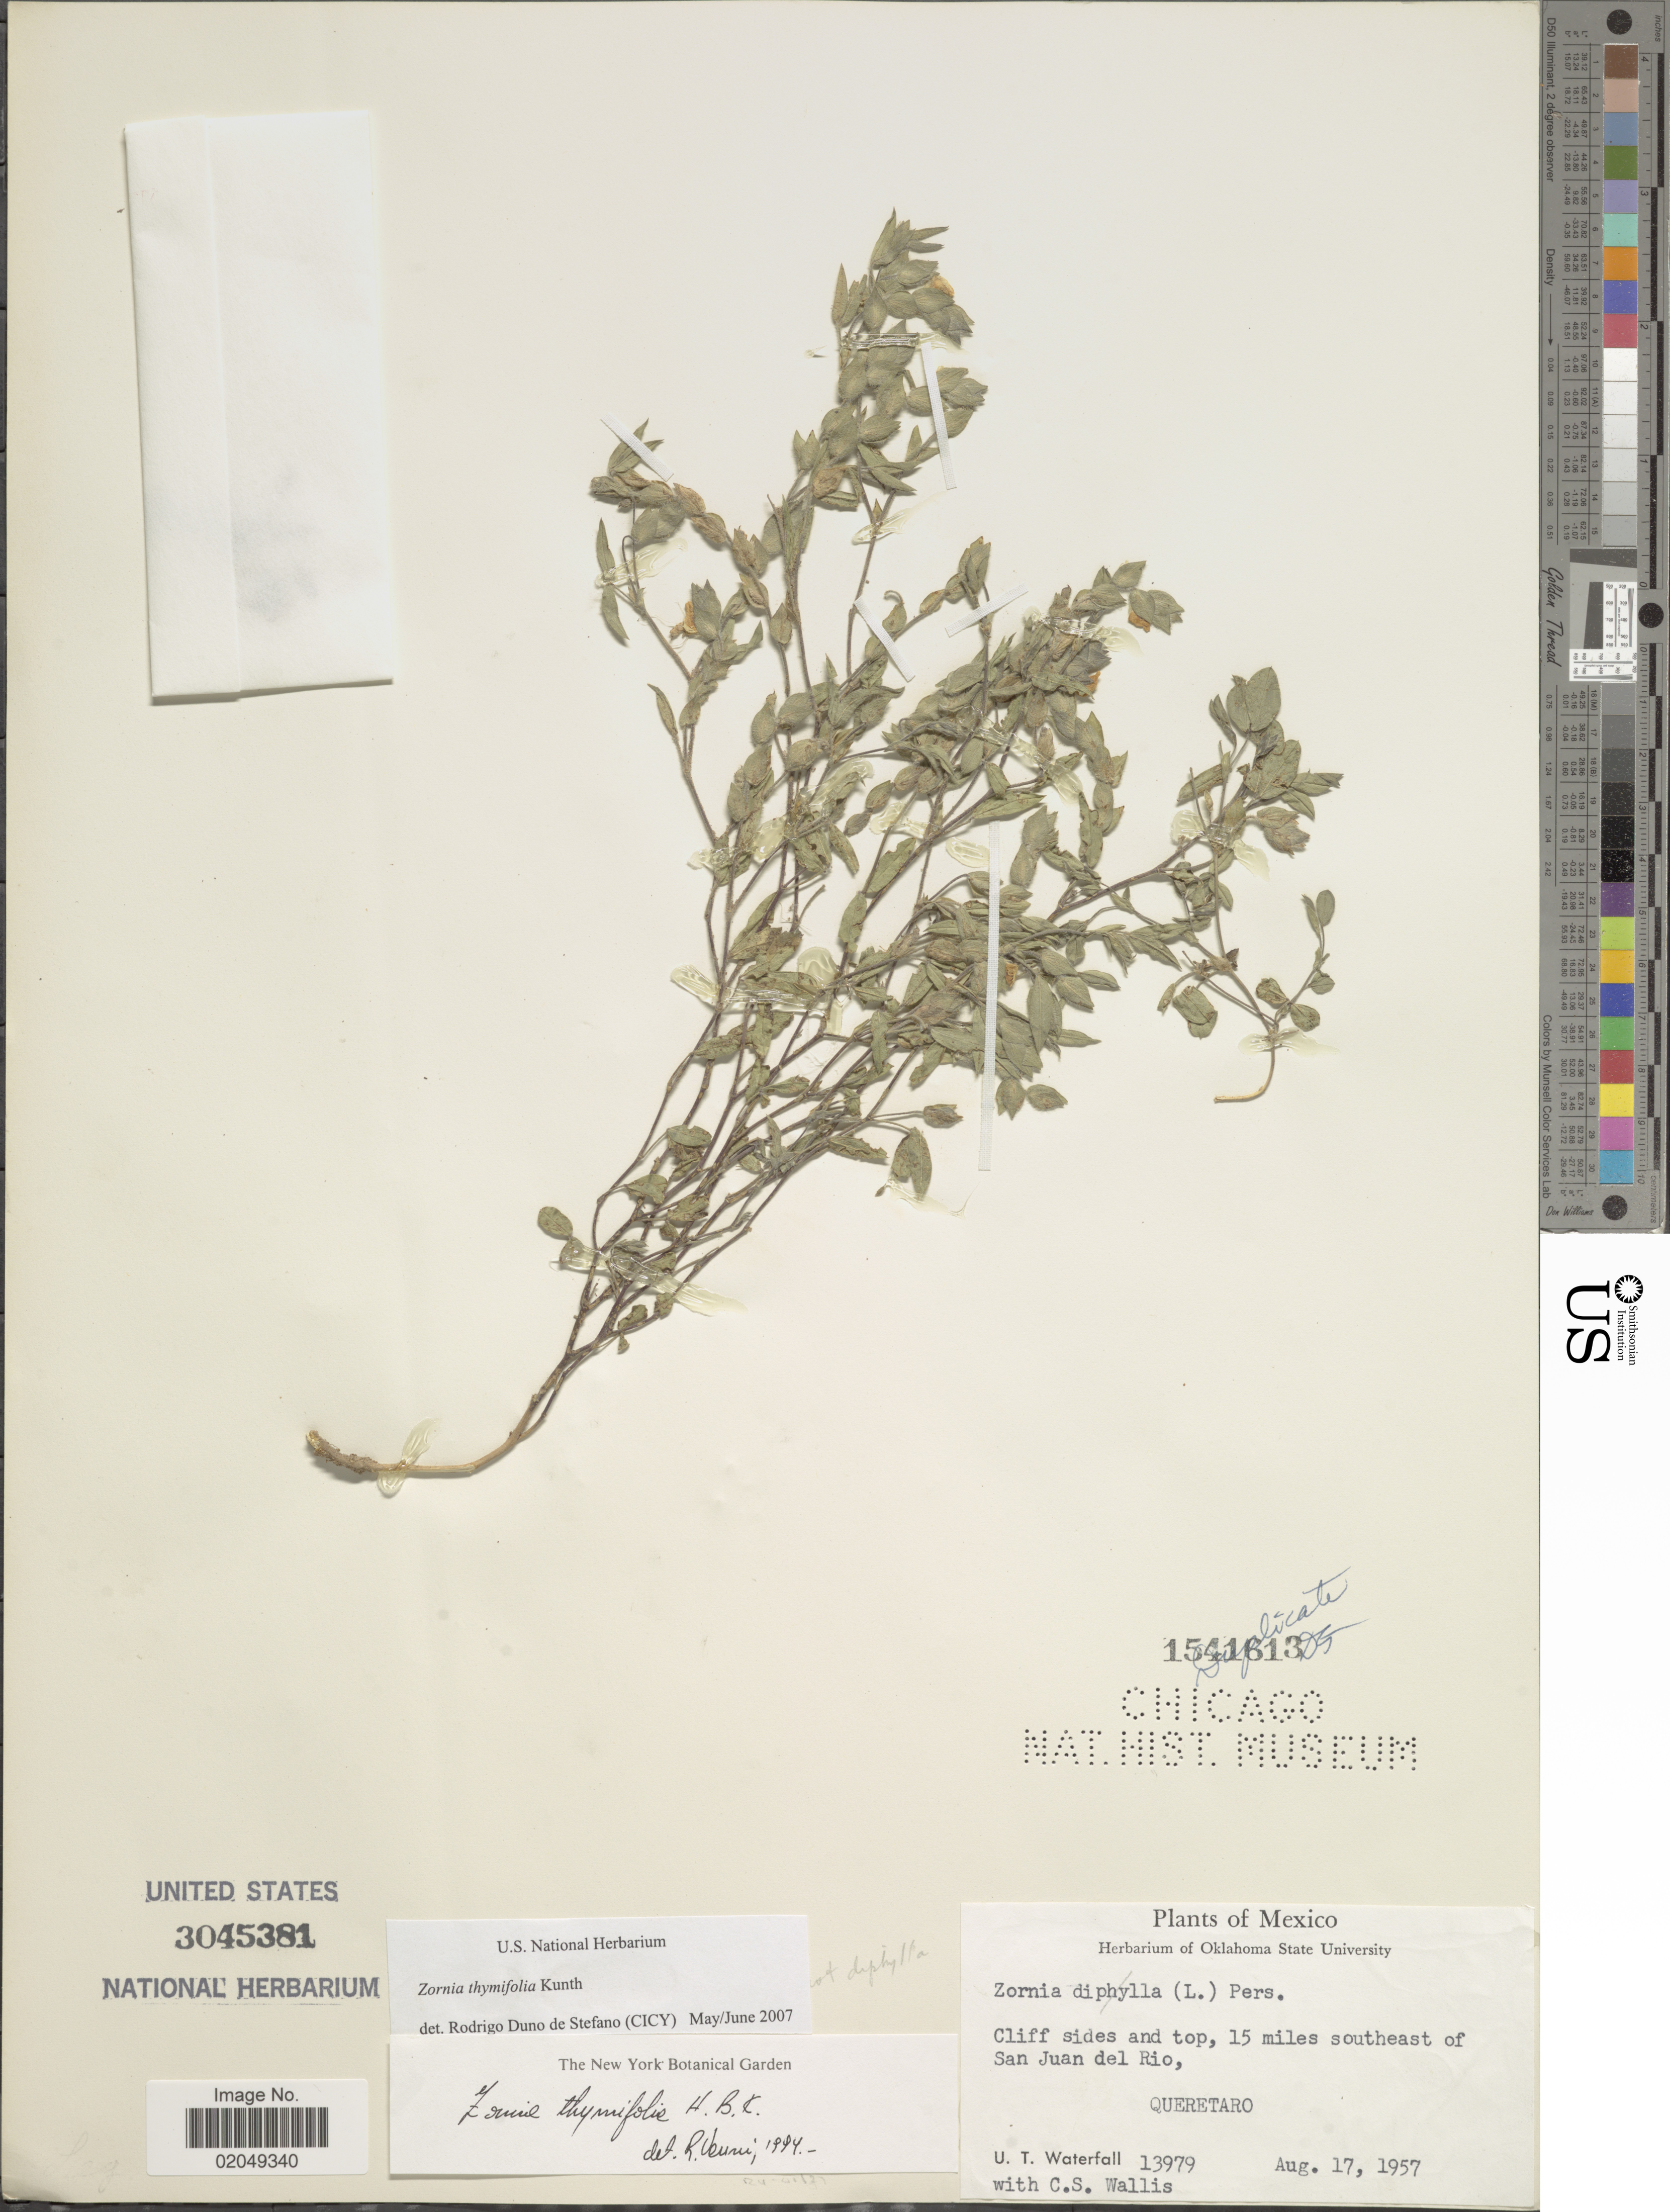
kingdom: Plantae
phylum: Tracheophyta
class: Magnoliopsida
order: Fabales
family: Fabaceae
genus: Zornia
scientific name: Zornia thymifolia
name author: Kunth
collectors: U. T. Waterfall & C. S. Wallis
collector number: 13979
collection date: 1957-08-17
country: Mexico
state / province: Querétaro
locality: Cliff sides and top, 15 miles southeast of San Juan del Rio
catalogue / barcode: US 3045381